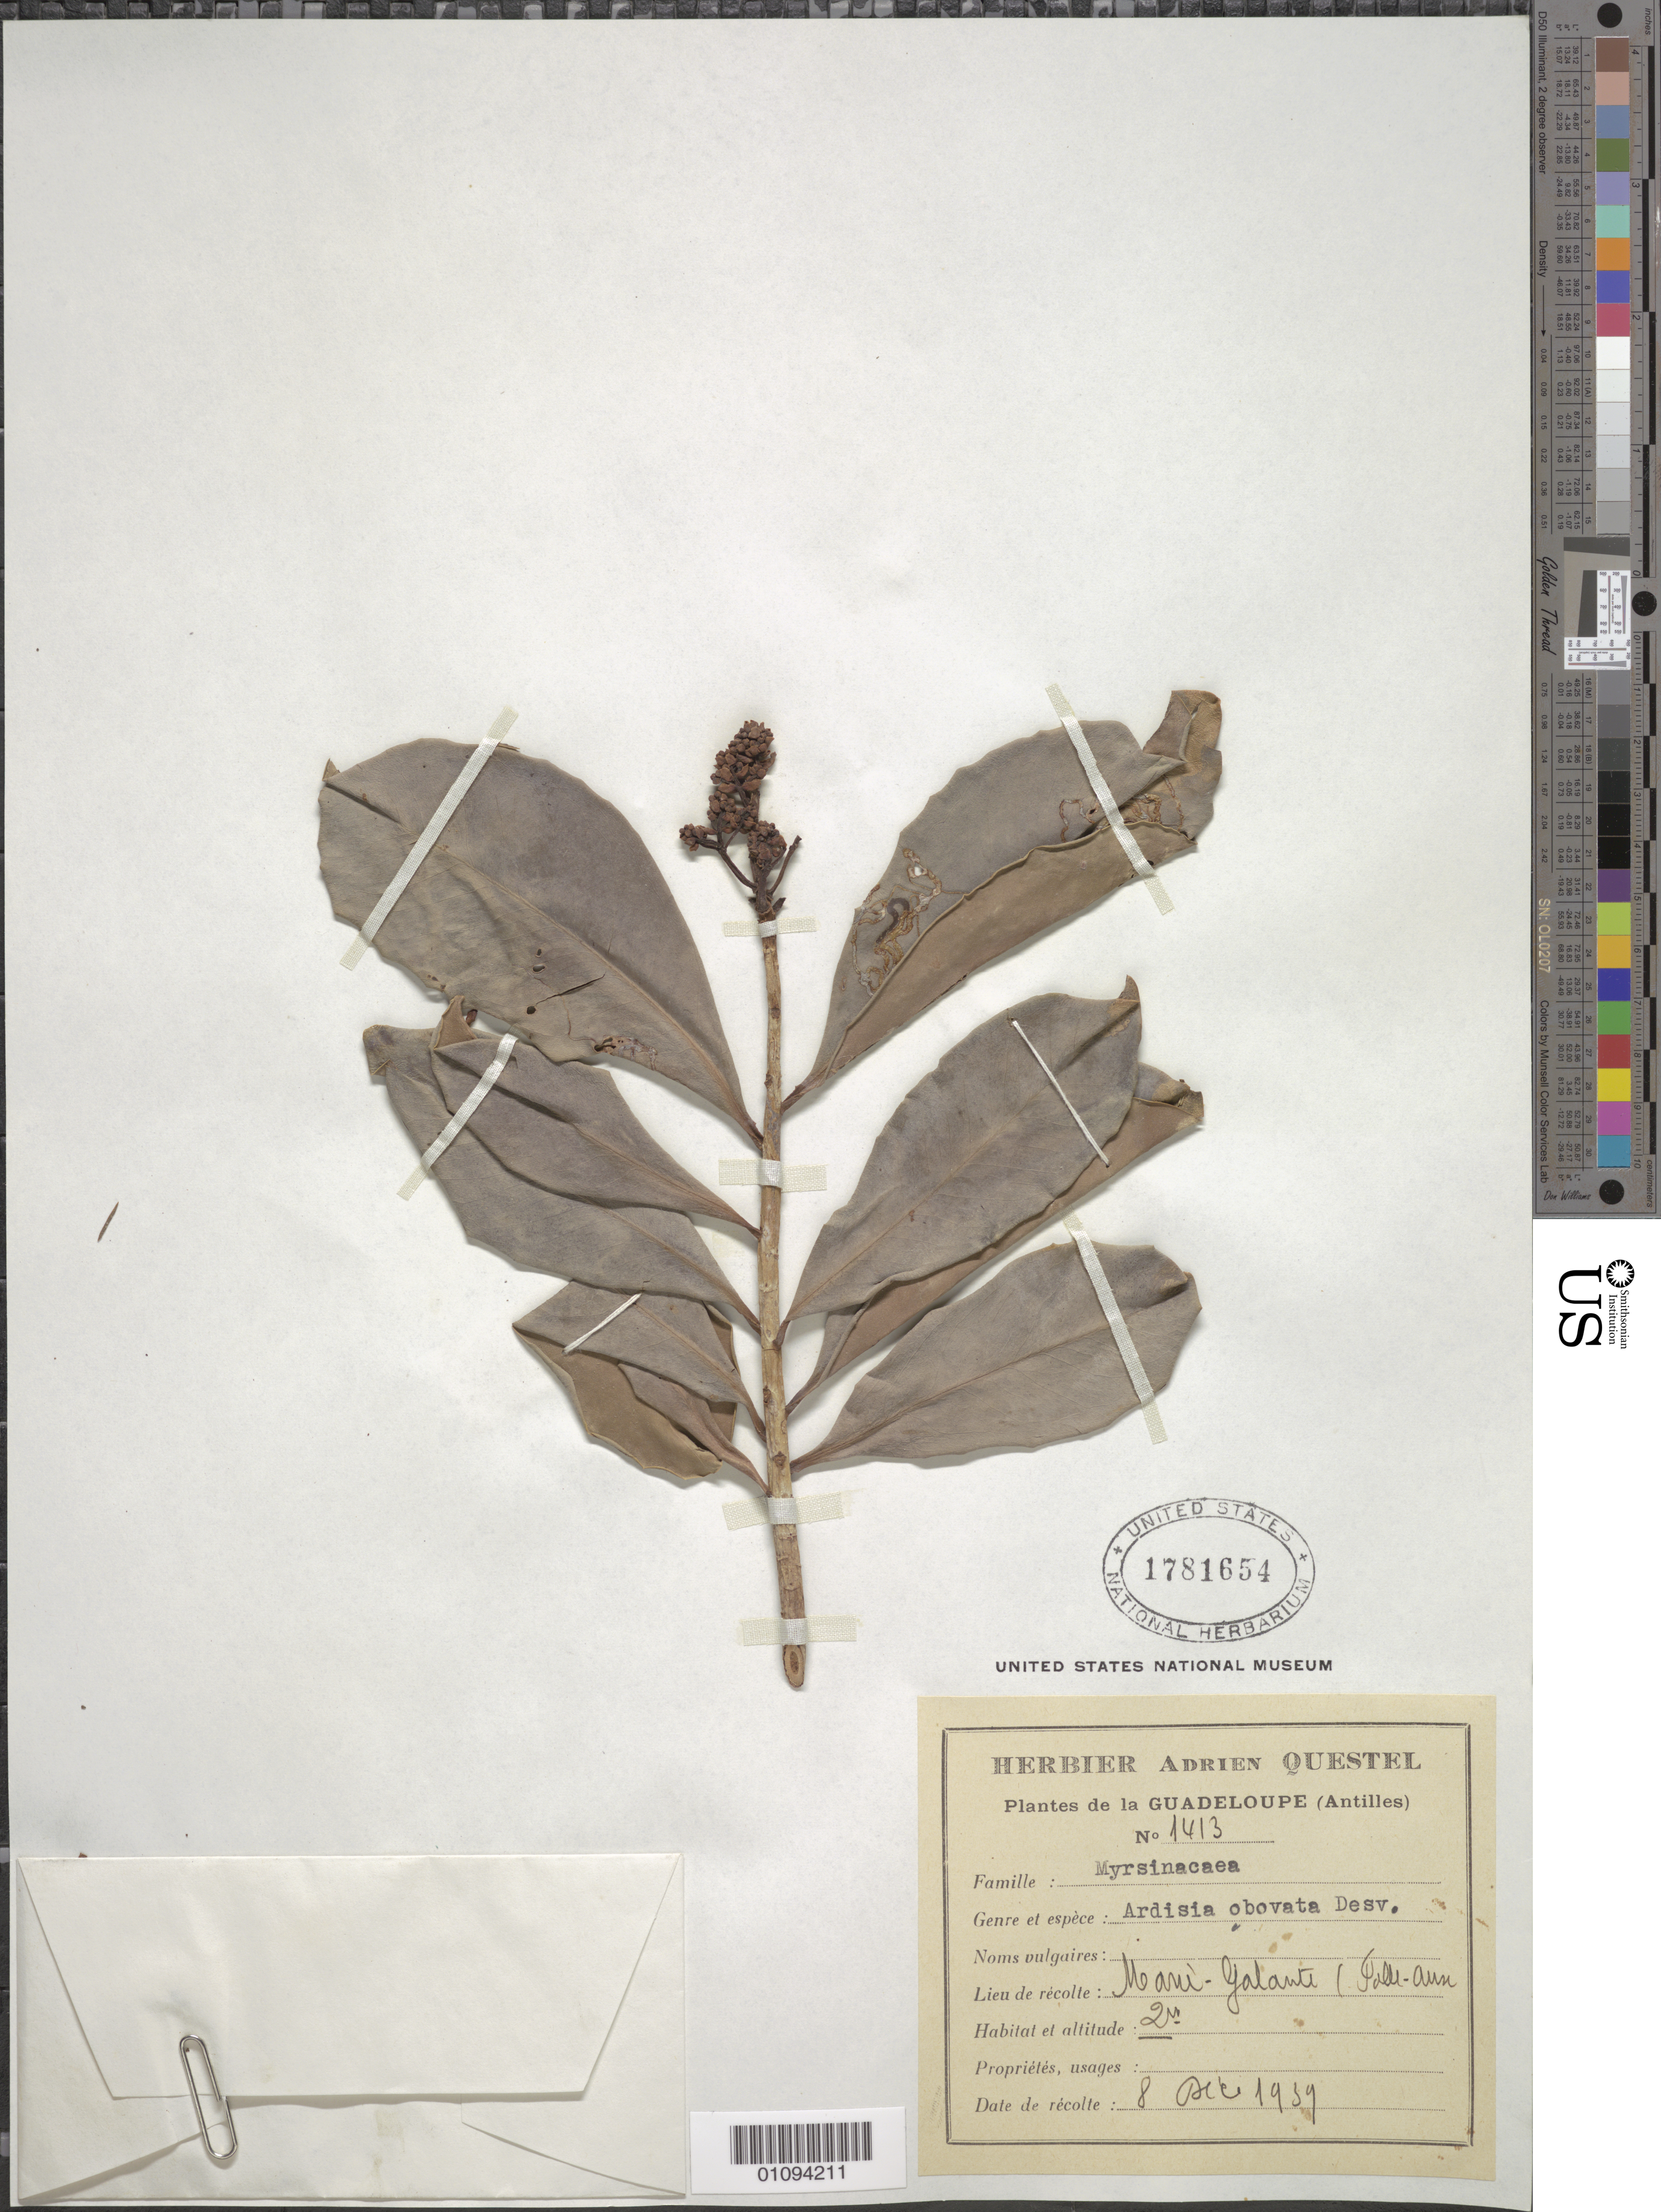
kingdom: Plantae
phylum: Tracheophyta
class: Magnoliopsida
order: Ericales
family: Primulaceae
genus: Ardisia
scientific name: Ardisia obovata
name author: Desv. ex Ham.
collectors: A. Questel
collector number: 1413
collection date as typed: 08 Dec 1939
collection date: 1939-12-08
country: Guadeloupe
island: Marie Galante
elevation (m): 2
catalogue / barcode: US 1781654